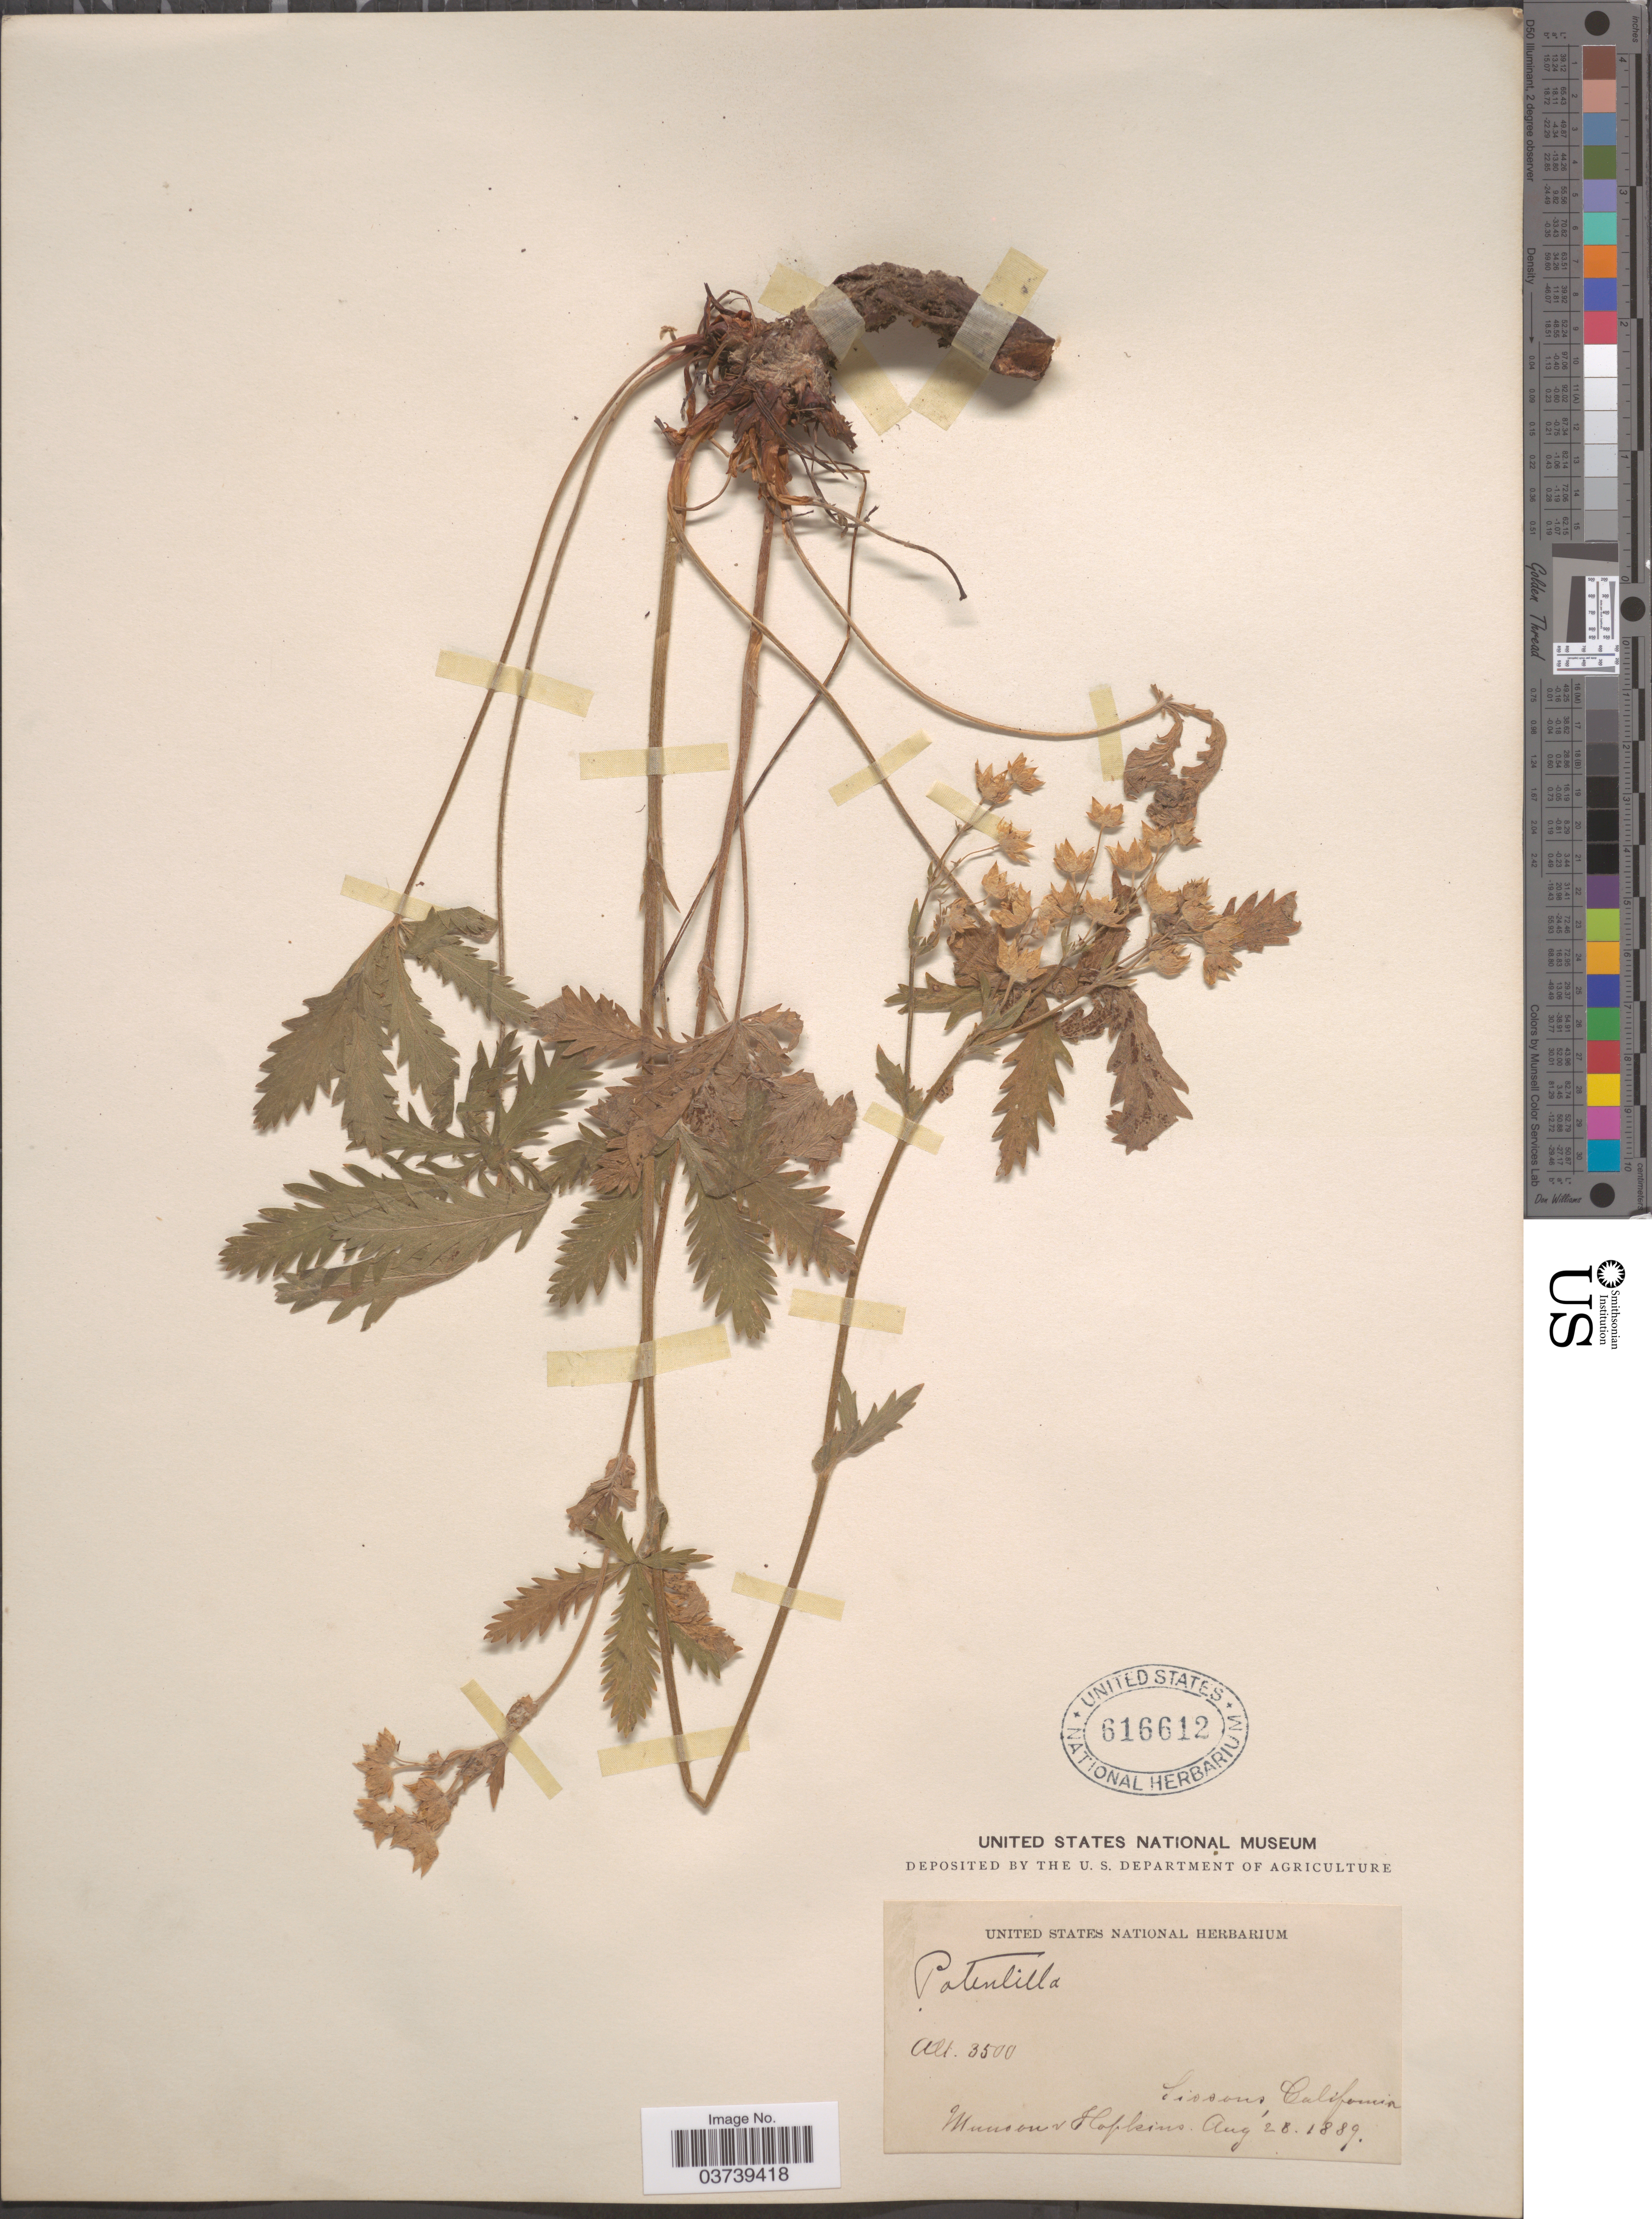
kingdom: Plantae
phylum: Tracheophyta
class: Magnoliopsida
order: Rosales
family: Rosaceae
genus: Potentilla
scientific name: Potentilla sp.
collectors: -. Munson & -. Hopkins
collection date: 1889-08-28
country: United States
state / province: California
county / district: Siskiyou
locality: Sissons.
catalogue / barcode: US 616612